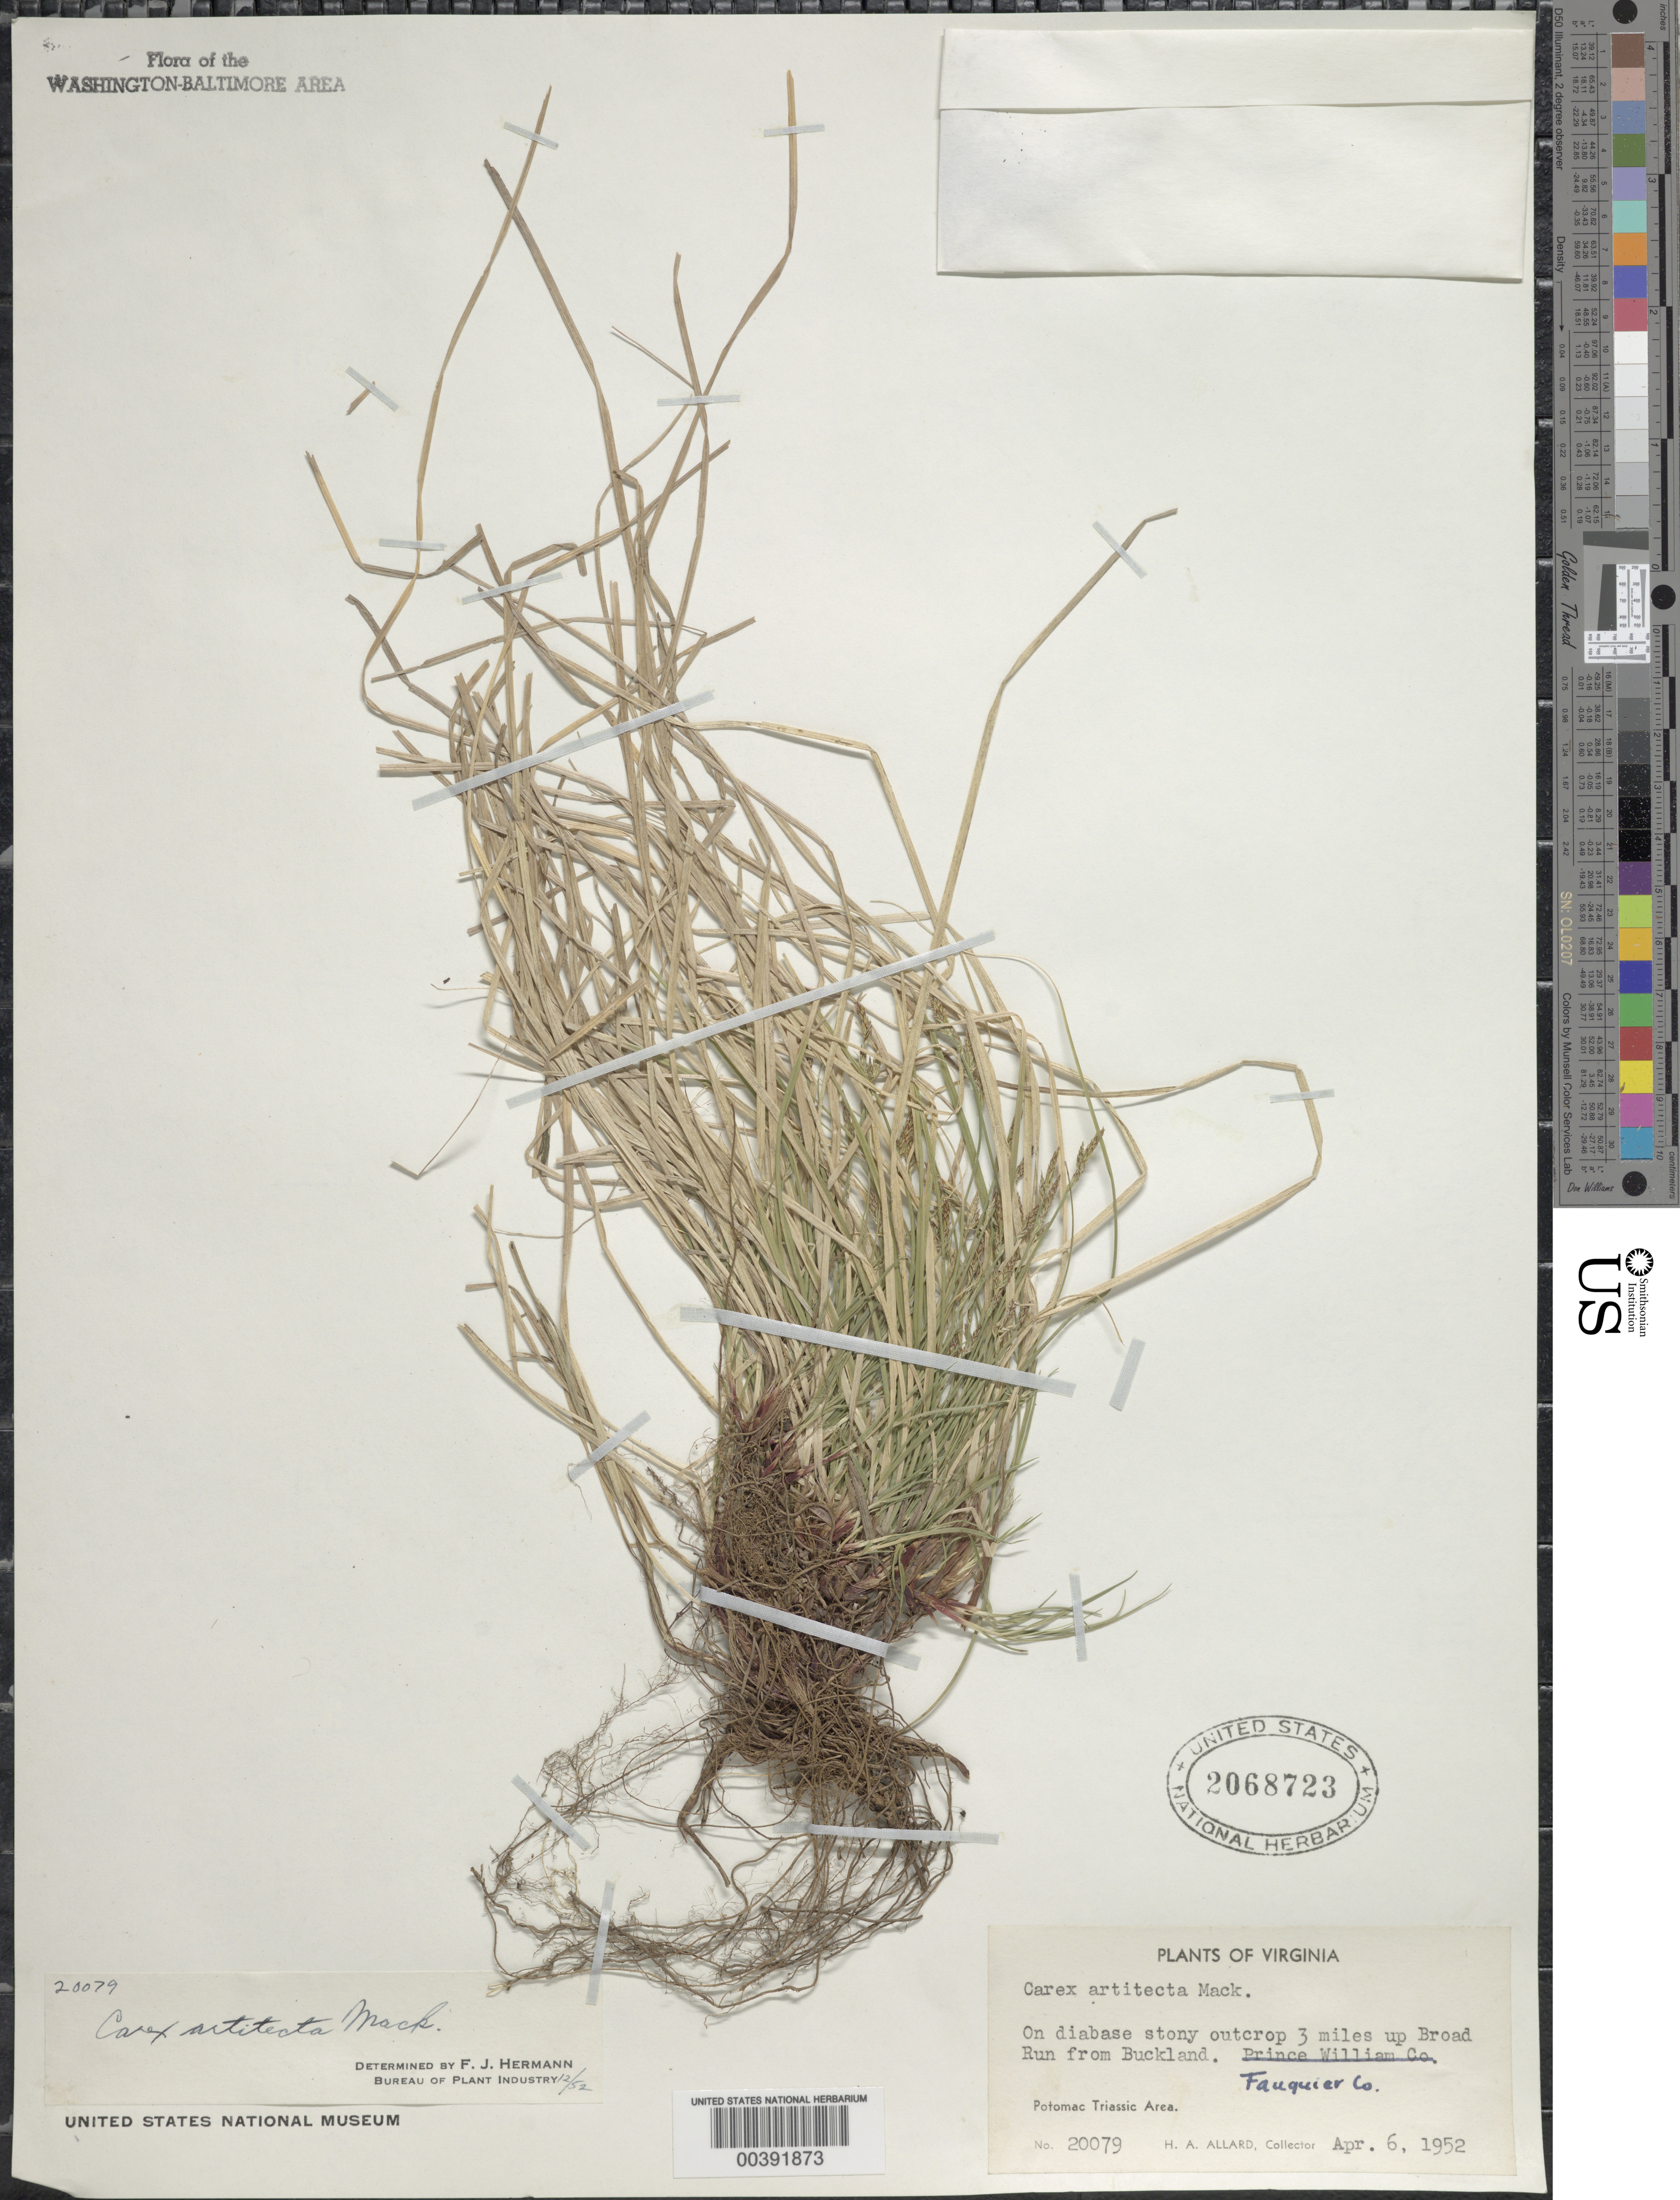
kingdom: Plantae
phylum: Tracheophyta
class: Liliopsida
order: Poales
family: Cyperaceae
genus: Carex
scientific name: Carex albicans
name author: Willd. ex Spreng.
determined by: Shetler, Stanwyn G., (US), NMNH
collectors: H. A. Allard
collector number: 20079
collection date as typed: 06 Apr 1952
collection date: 1952-04-06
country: United States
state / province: Virginia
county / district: Fauquier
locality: Upstream on Broad Run from Buckland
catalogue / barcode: US 2068723